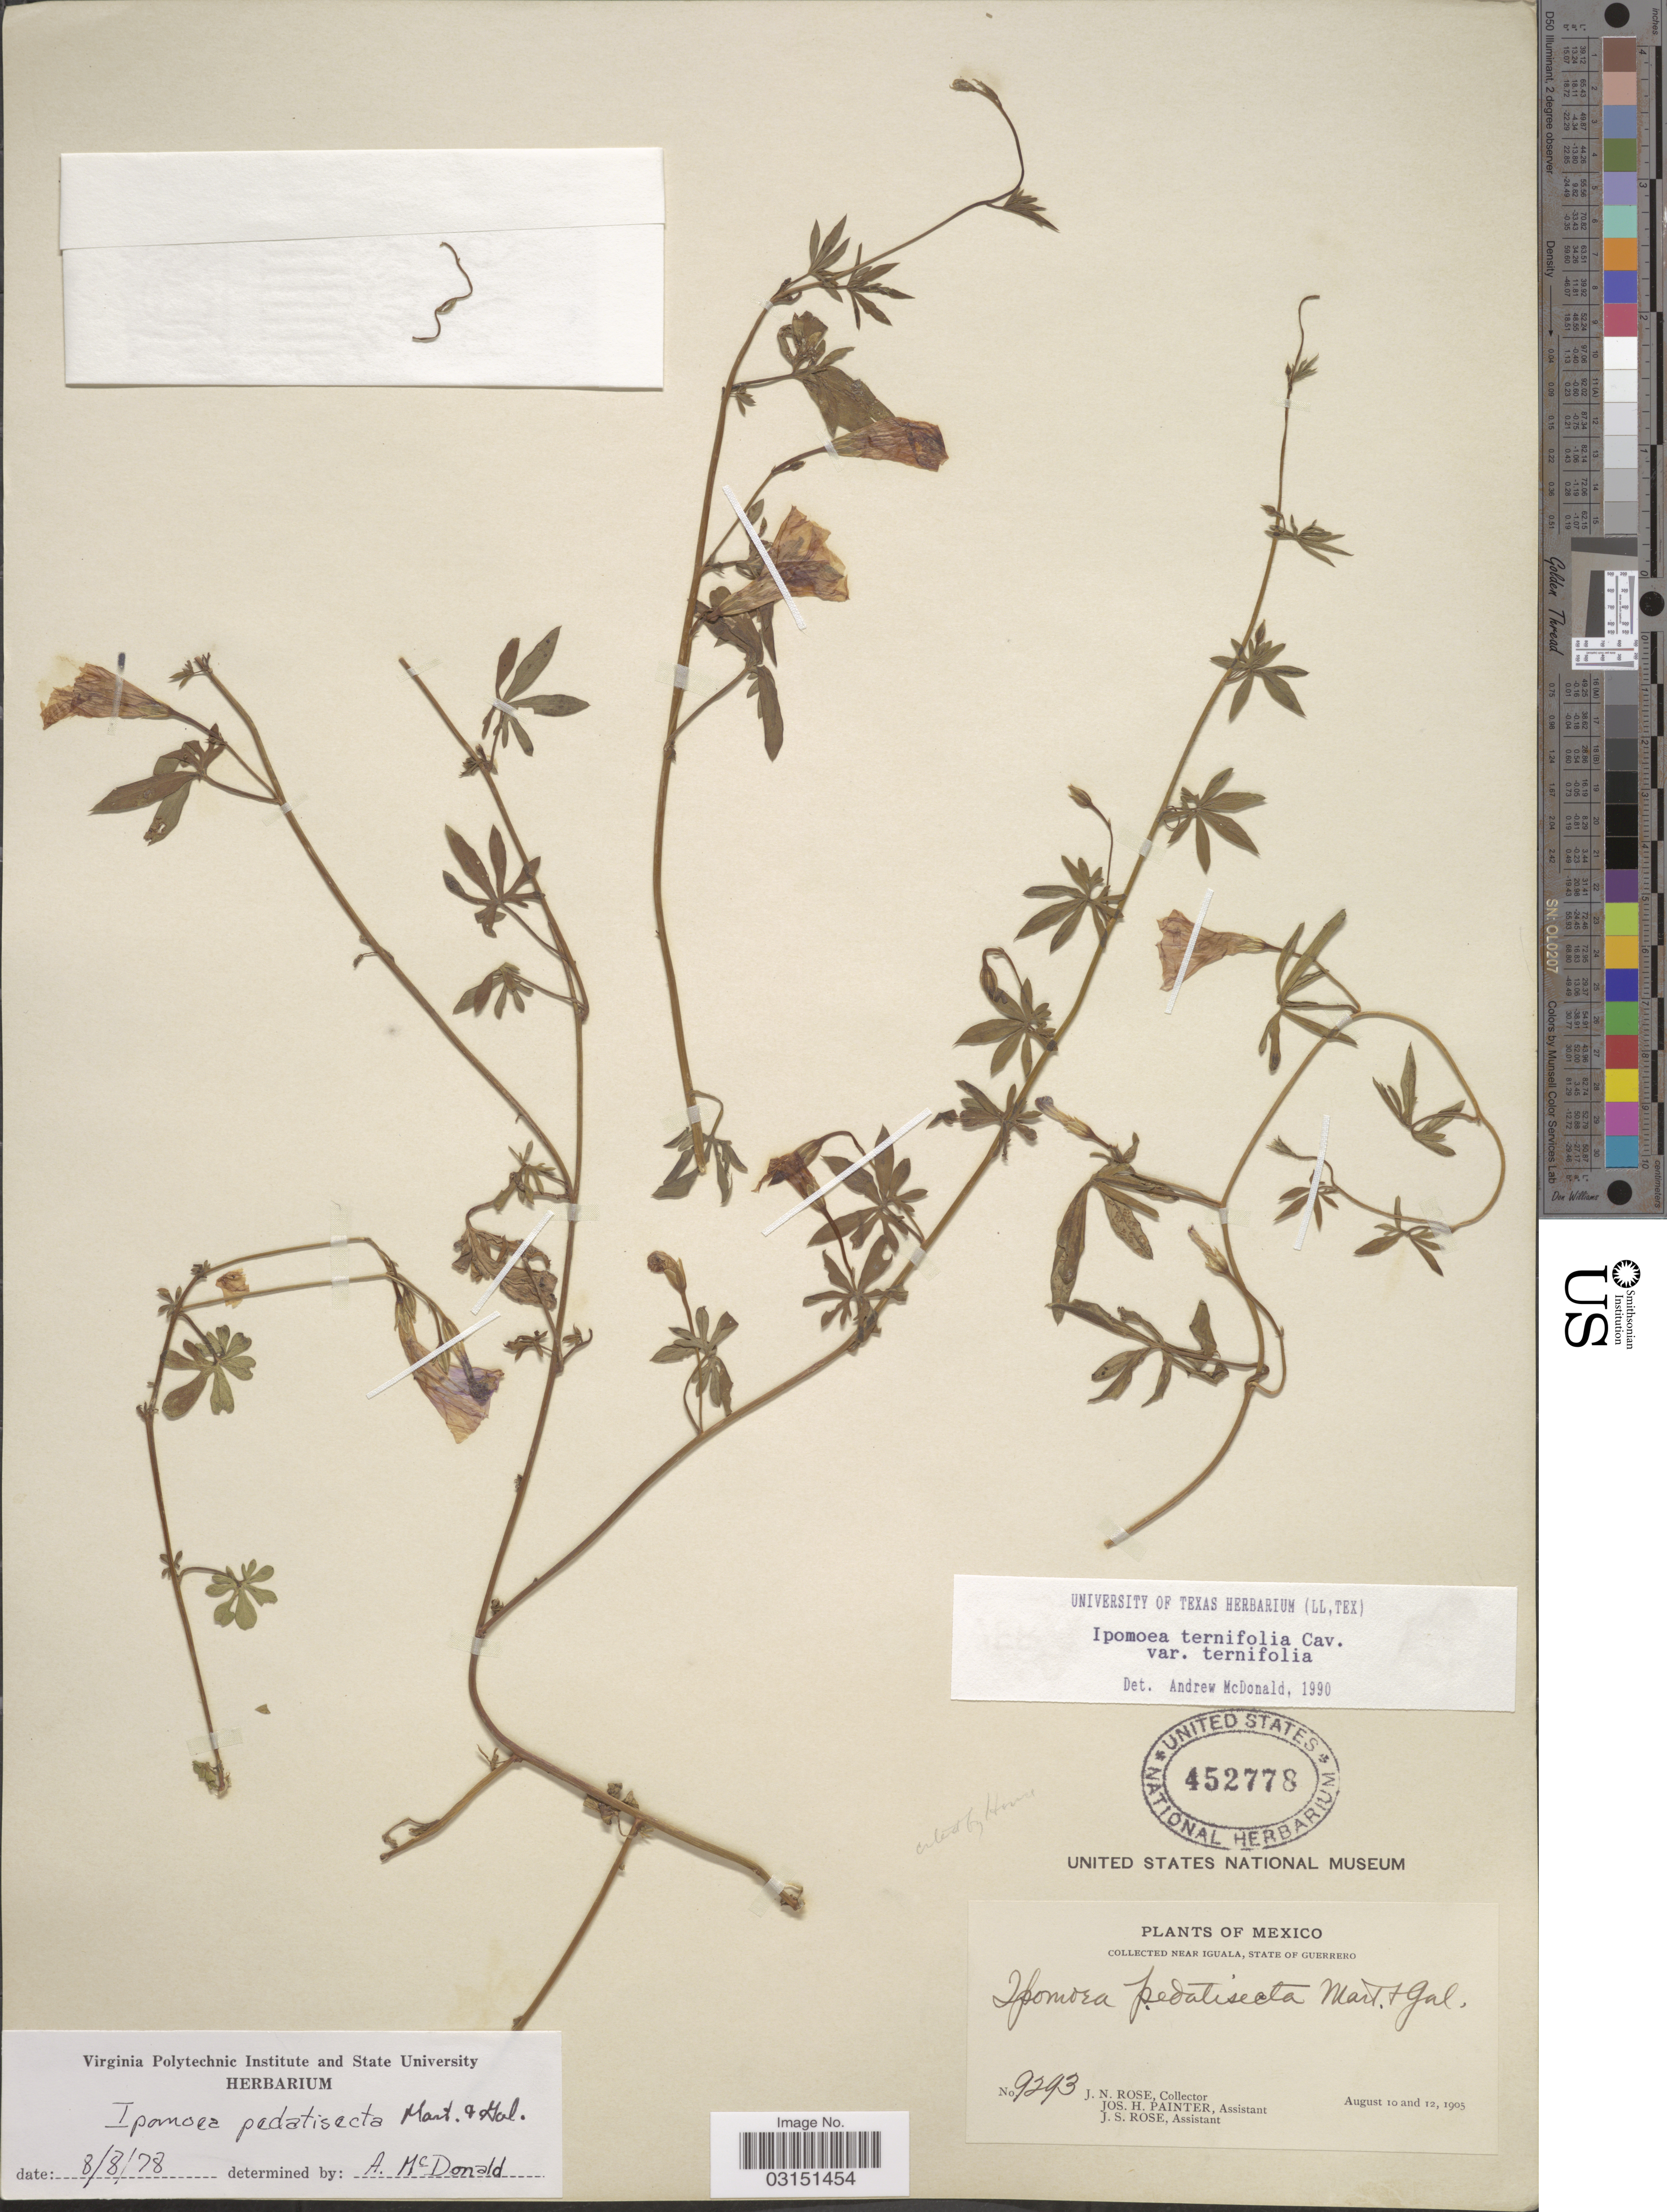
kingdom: Plantae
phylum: Tracheophyta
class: Magnoliopsida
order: Solanales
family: Convolvulaceae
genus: Ipomoea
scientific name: Ipomoea ternifolia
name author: Cav.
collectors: J. N. Rose, J. H. Painter & J. S. Rose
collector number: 9293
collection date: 1905-08-10/1905-08-12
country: Mexico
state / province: Guerrero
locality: Near Iguala.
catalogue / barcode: US 452778